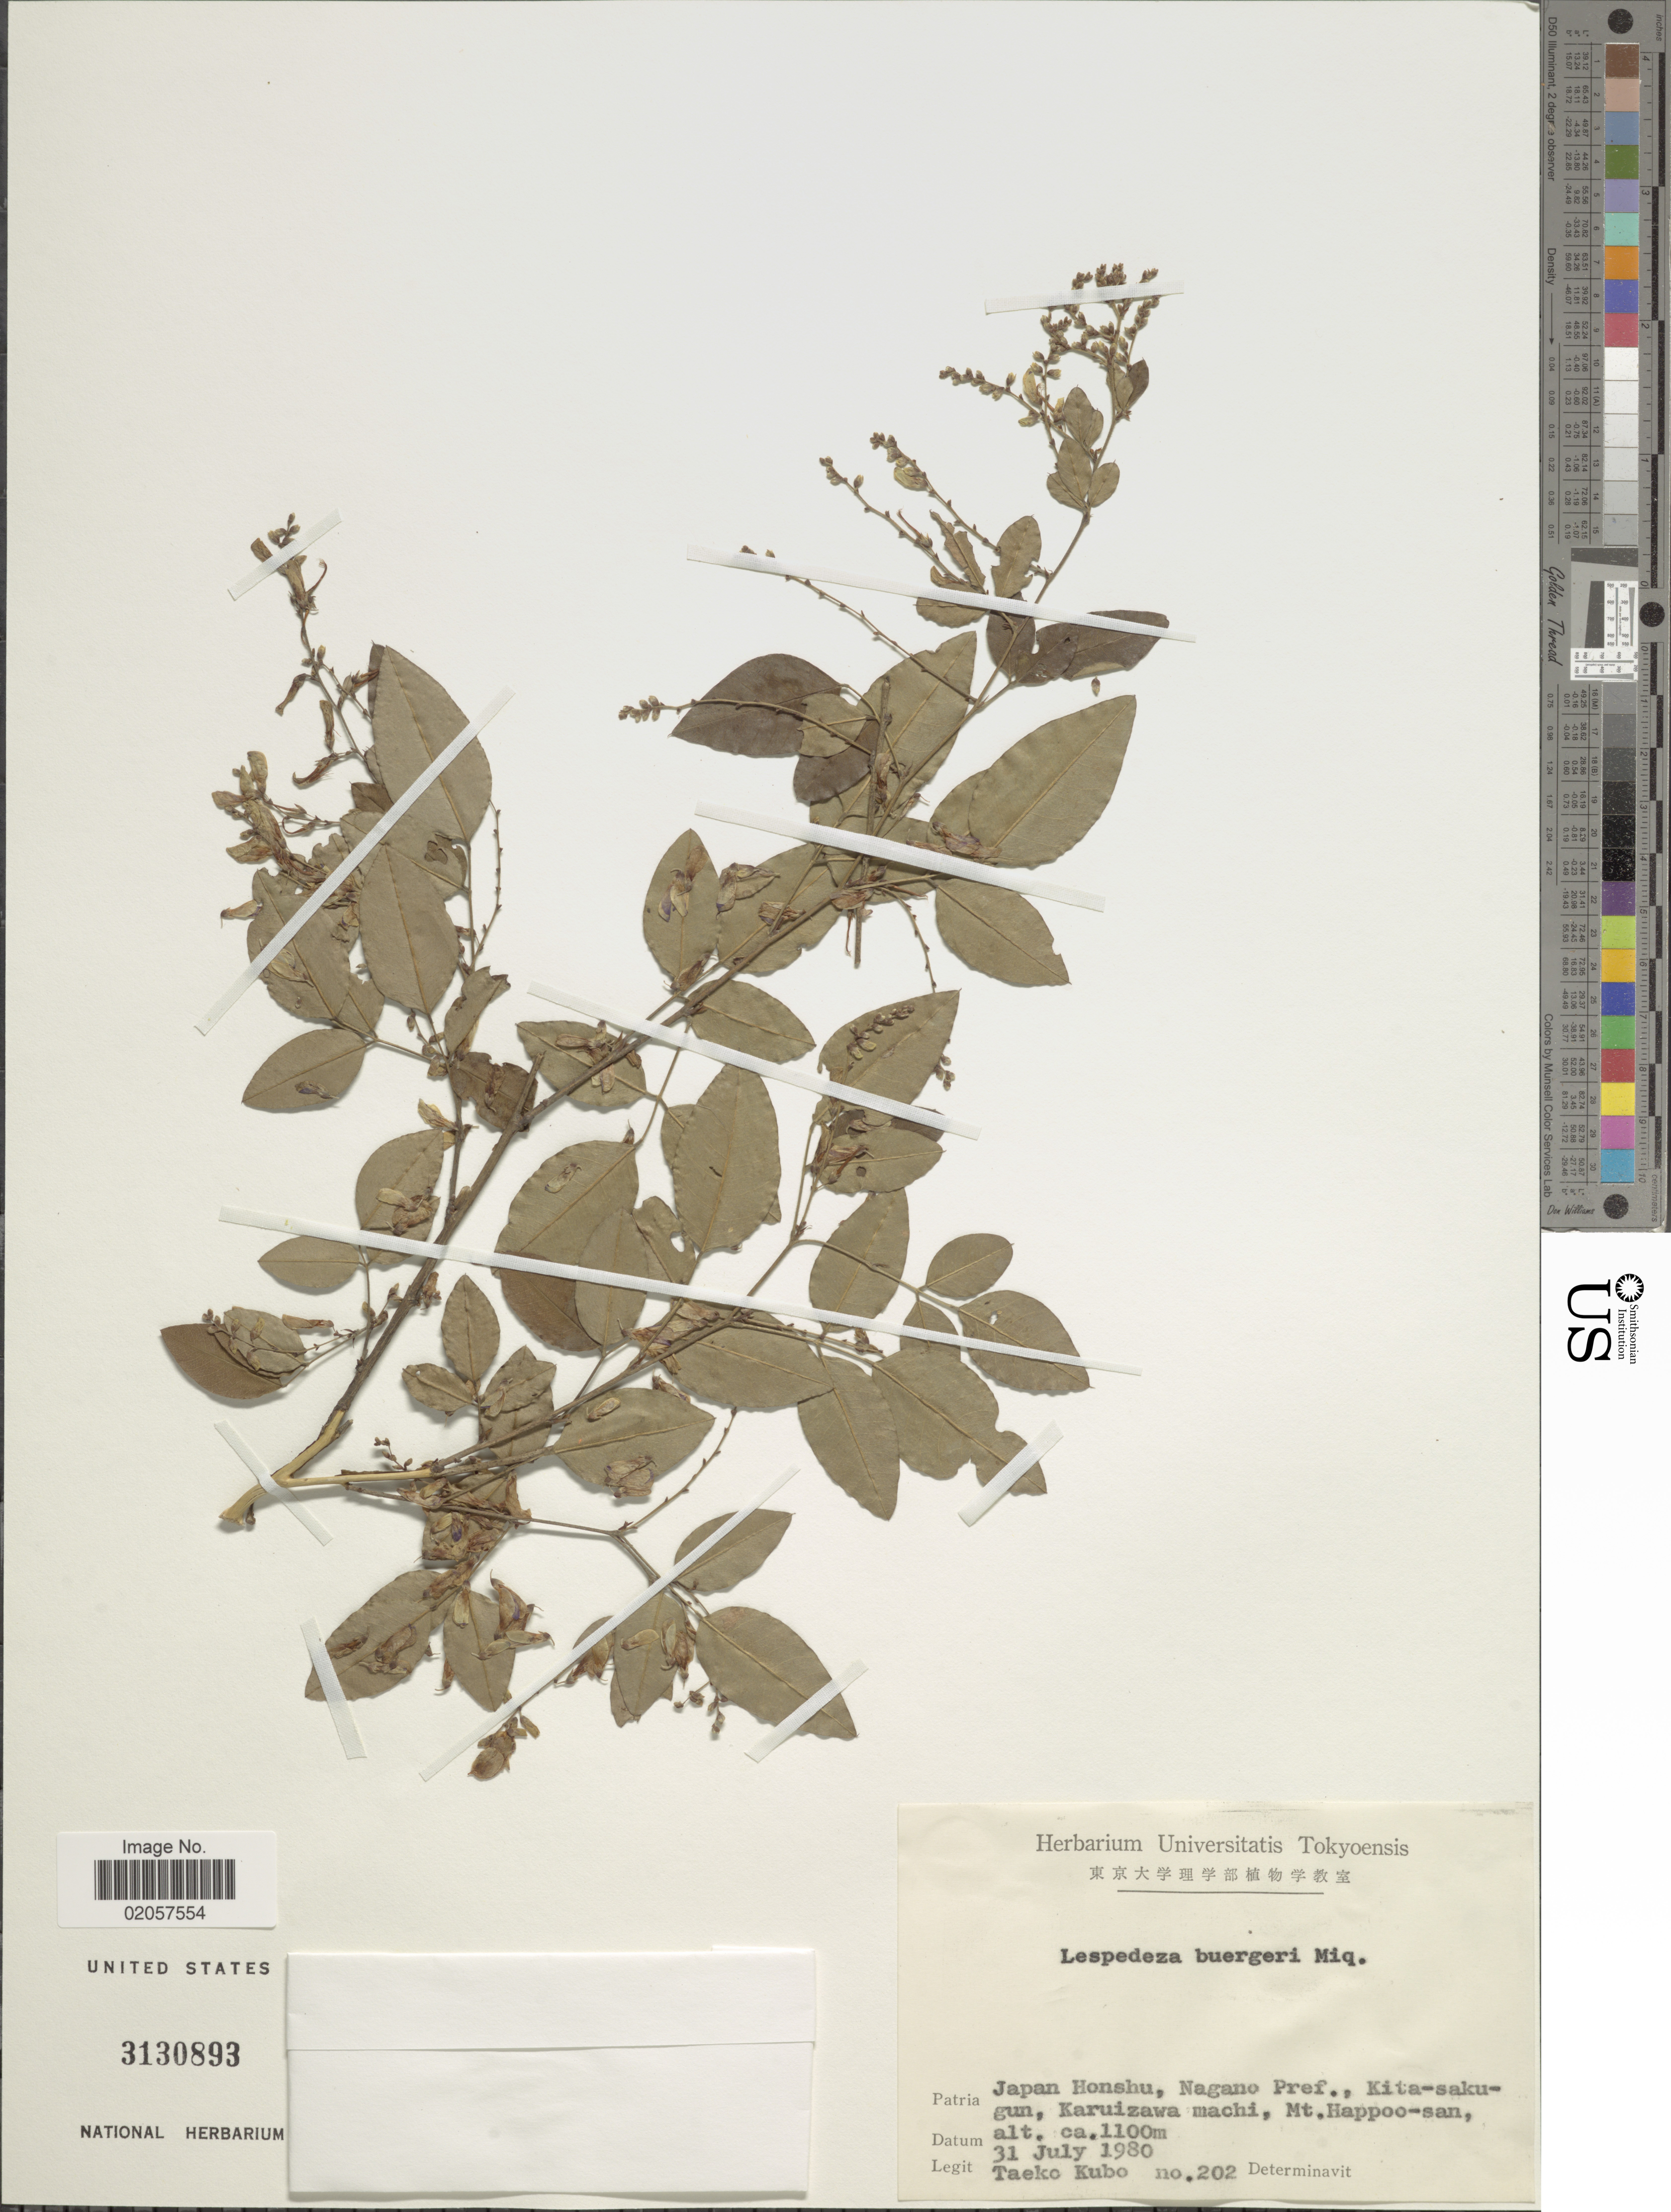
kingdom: Plantae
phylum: Tracheophyta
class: Magnoliopsida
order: Fabales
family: Fabaceae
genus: Lespedeza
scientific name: Lespedeza buergeri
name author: Miq.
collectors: T. Kubo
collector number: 202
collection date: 1980-07-31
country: Japan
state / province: Nagano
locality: Japan Honshu, Nagano Pref., Kita-saku-gun, Karuizawa machi, Mt. Happoo-san.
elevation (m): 1100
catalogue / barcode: US 3130893